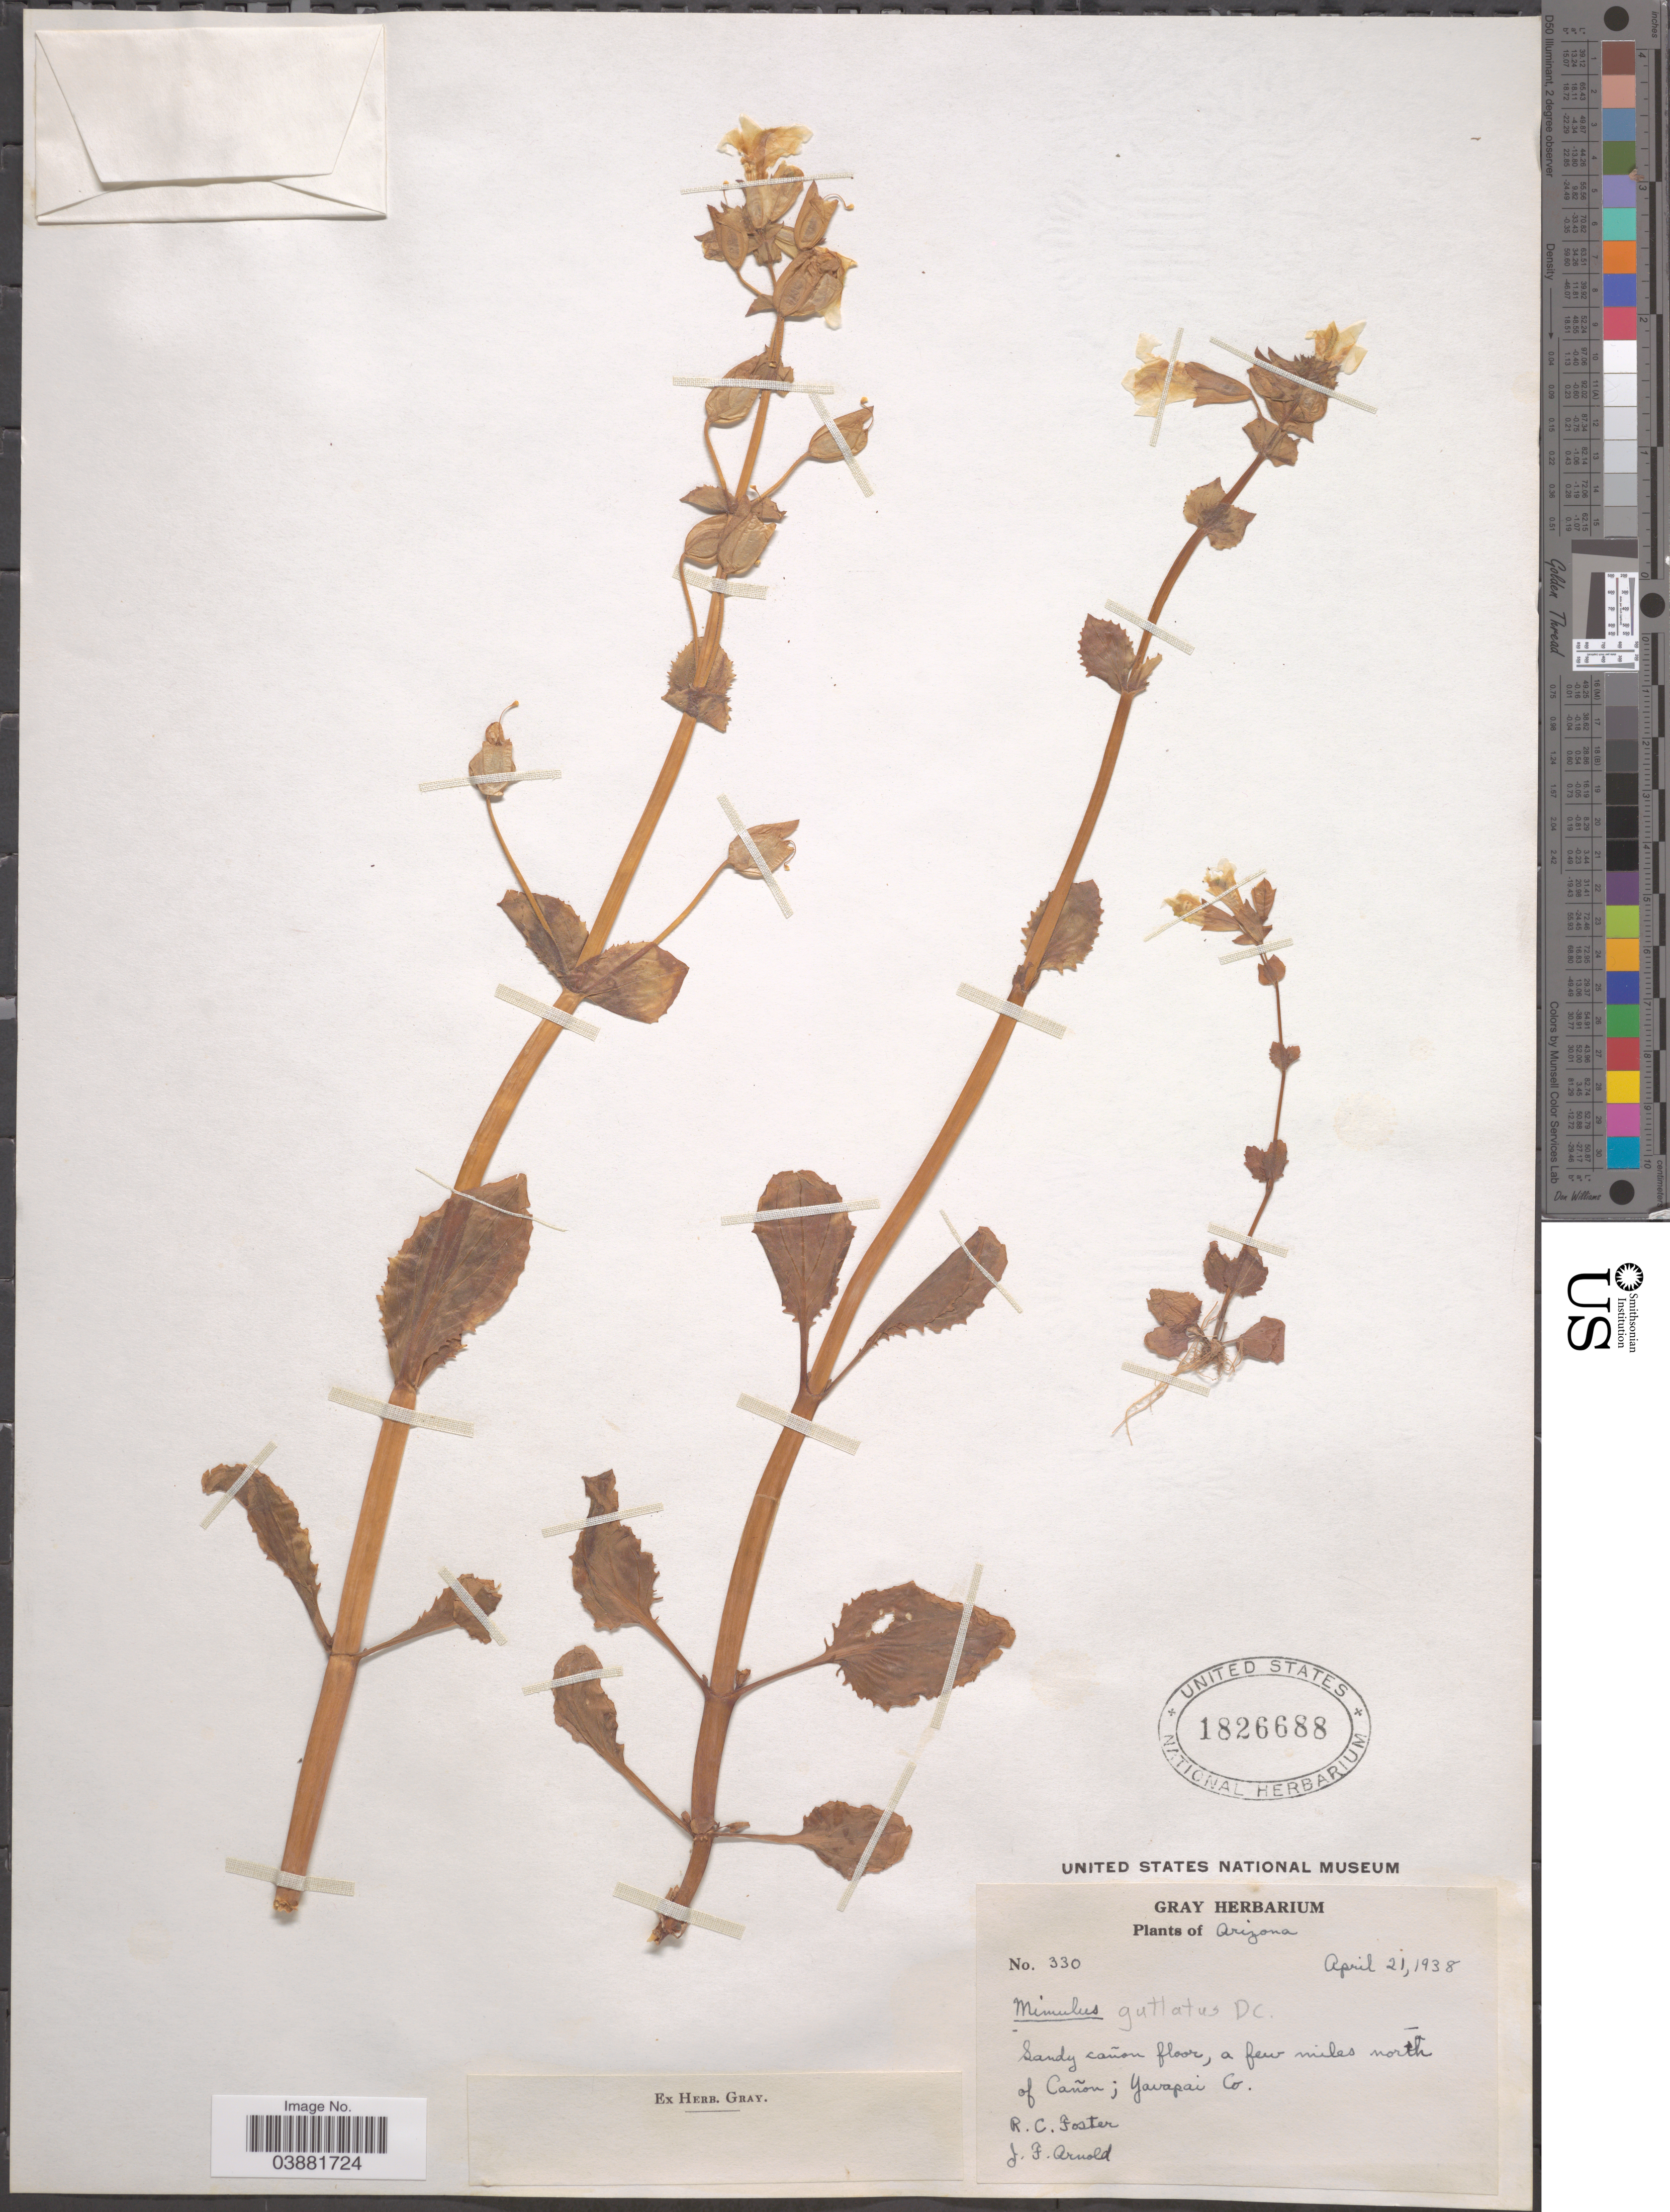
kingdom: Plantae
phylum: Tracheophyta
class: Magnoliopsida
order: Lamiales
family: Phrymaceae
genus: Mimulus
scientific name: Mimulus guttatus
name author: DC.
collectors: R. C. Foster & J. F. Arnold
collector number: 330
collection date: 1938-04-21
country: United States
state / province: Arizona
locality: A few miles north of Cañon; Yavapai Co.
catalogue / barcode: US 1826688